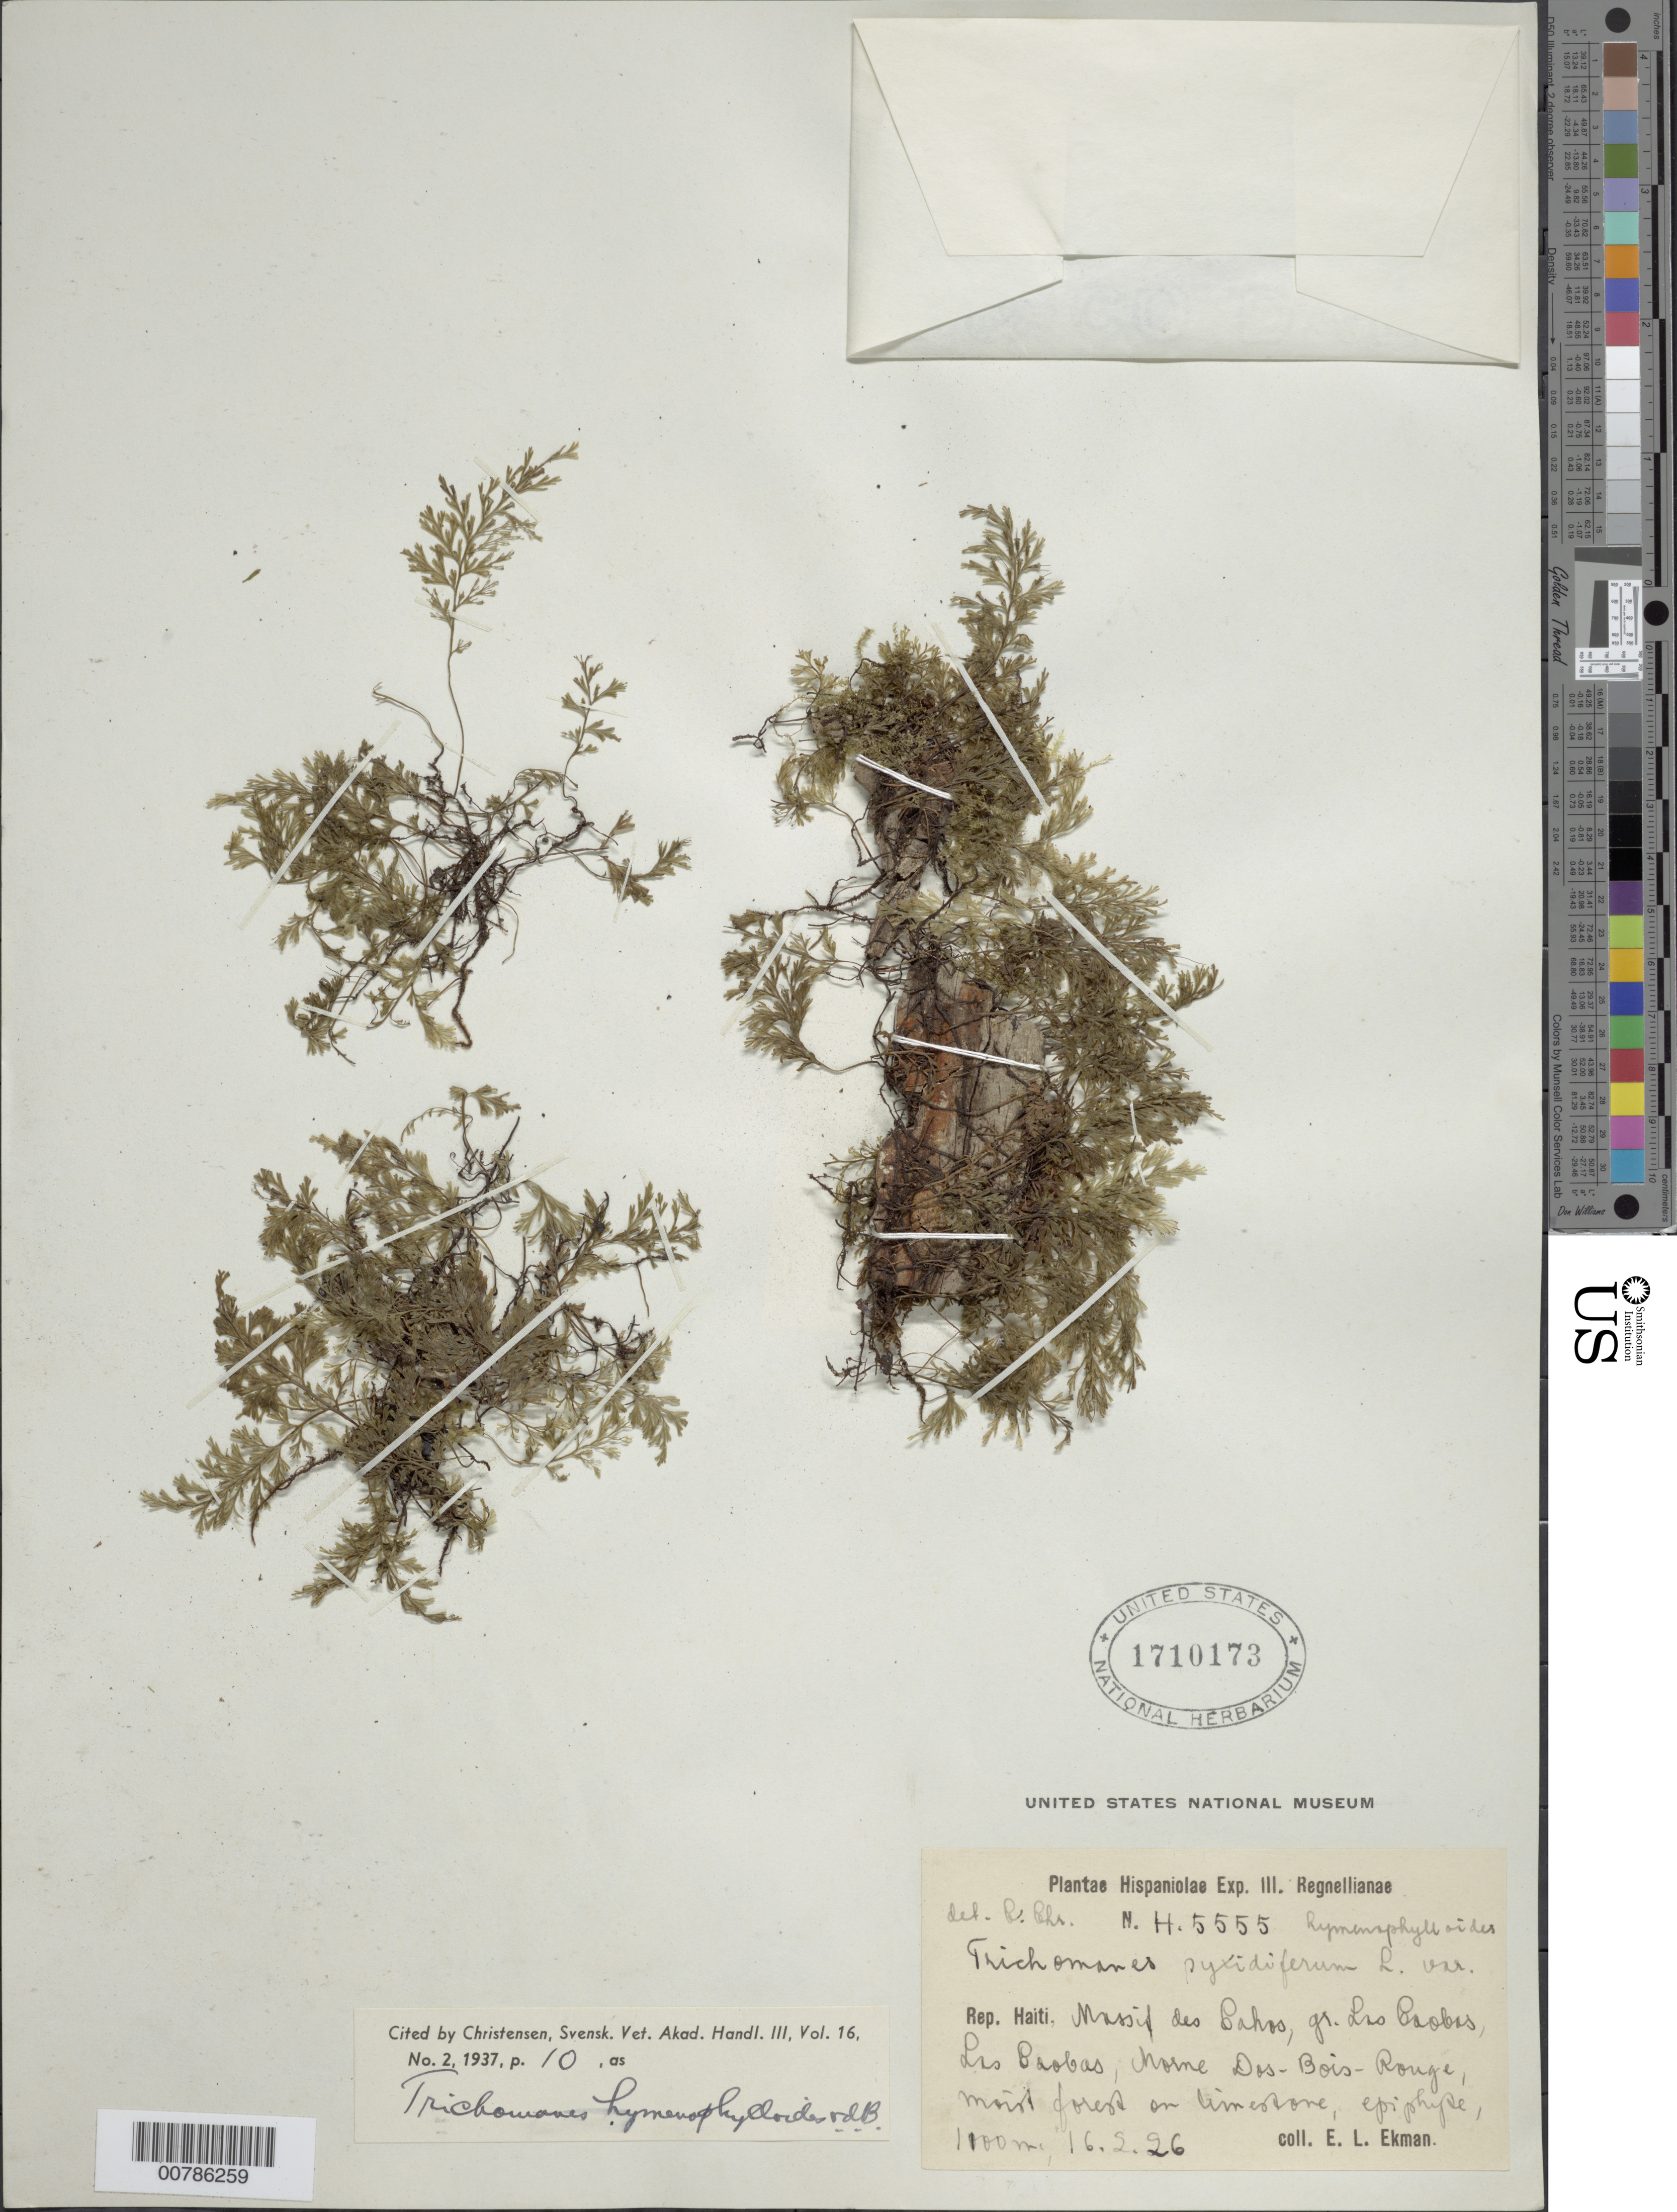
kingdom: Plantae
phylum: Tracheophyta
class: Polypodiopsida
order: Hymenophyllales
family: Hymenophyllaceae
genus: Polyphlebium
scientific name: Polyphlebium hymenophylloides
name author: (Bosch) Ebihara & Dubuisson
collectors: E. L. Ekman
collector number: H 5555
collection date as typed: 16 Feb 1926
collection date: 1926-02-16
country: Haiti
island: Hispaniola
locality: Massif des Cahos, gr. Las Caogas, Las Baobas, Morne Dos-Bois-Rouge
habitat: Moist forest on limestone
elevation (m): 1100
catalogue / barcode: US 1710173